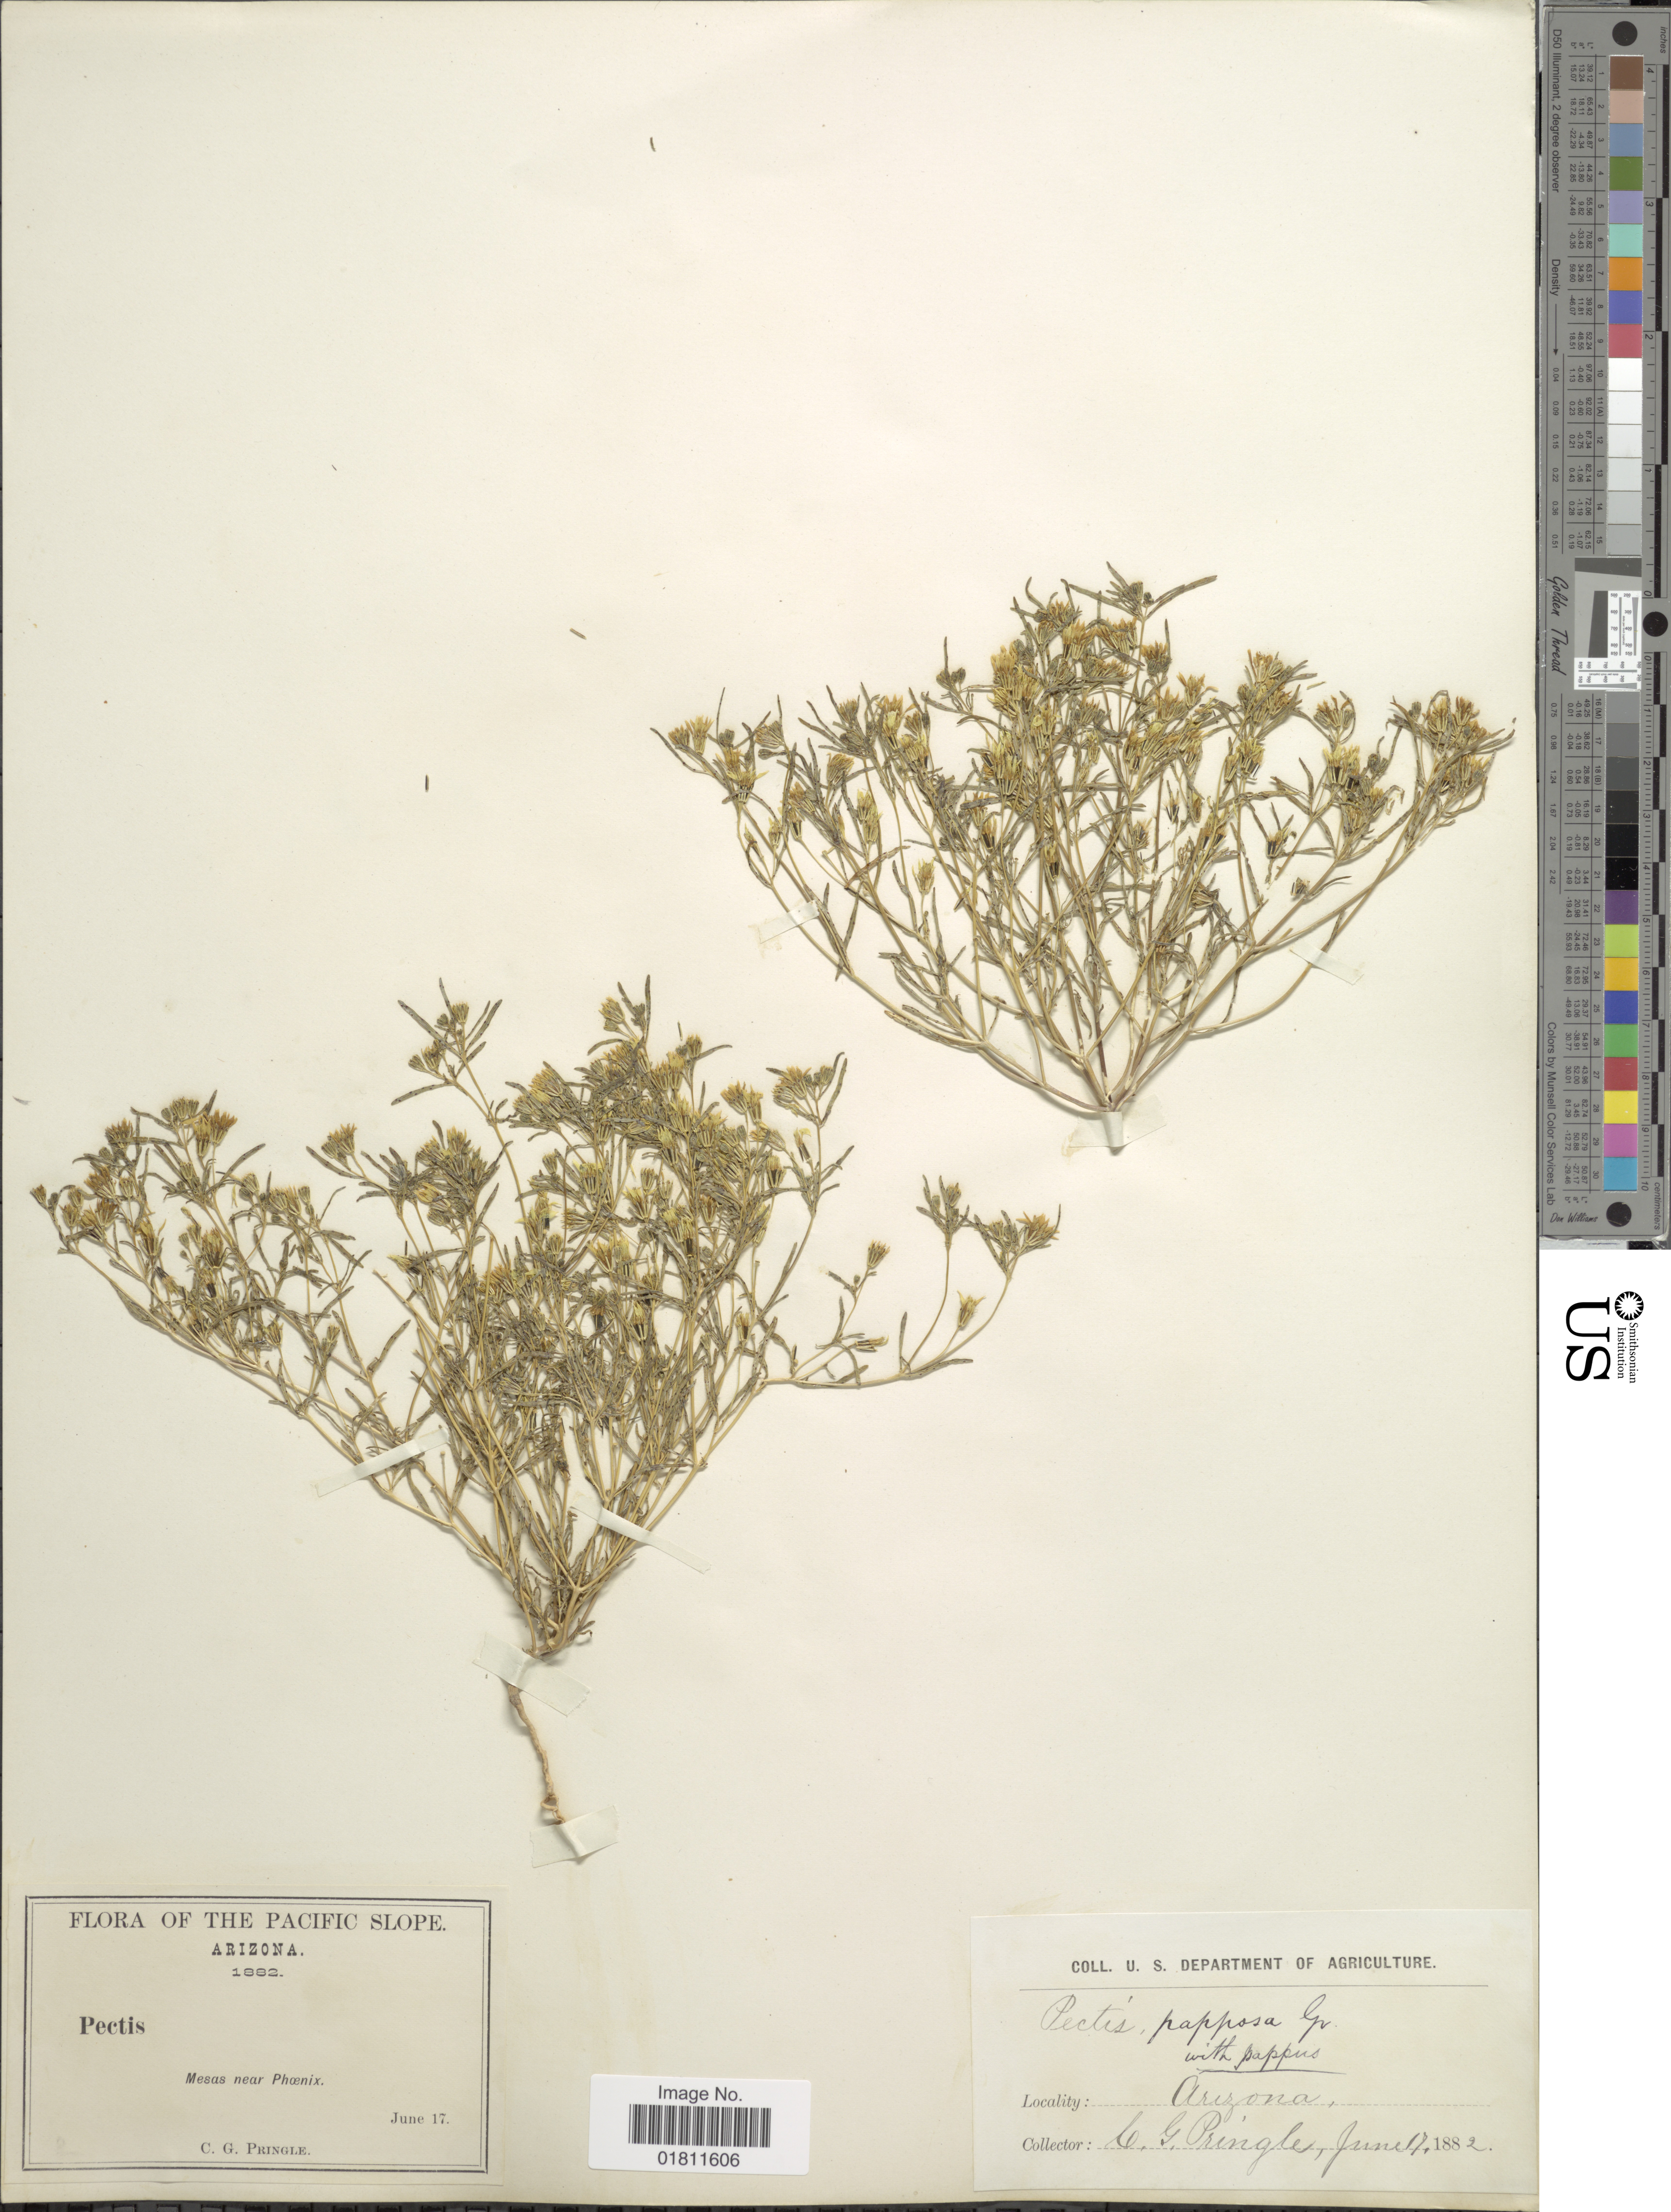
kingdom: Plantae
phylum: Tracheophyta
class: Magnoliopsida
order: Asterales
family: Asteraceae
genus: Pectis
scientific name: Pectis papposa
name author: Harv. & A. Gray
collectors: C. G. Pringle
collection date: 1882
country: United States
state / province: Arizona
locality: Mesas near Phoenix. Pacific slope.